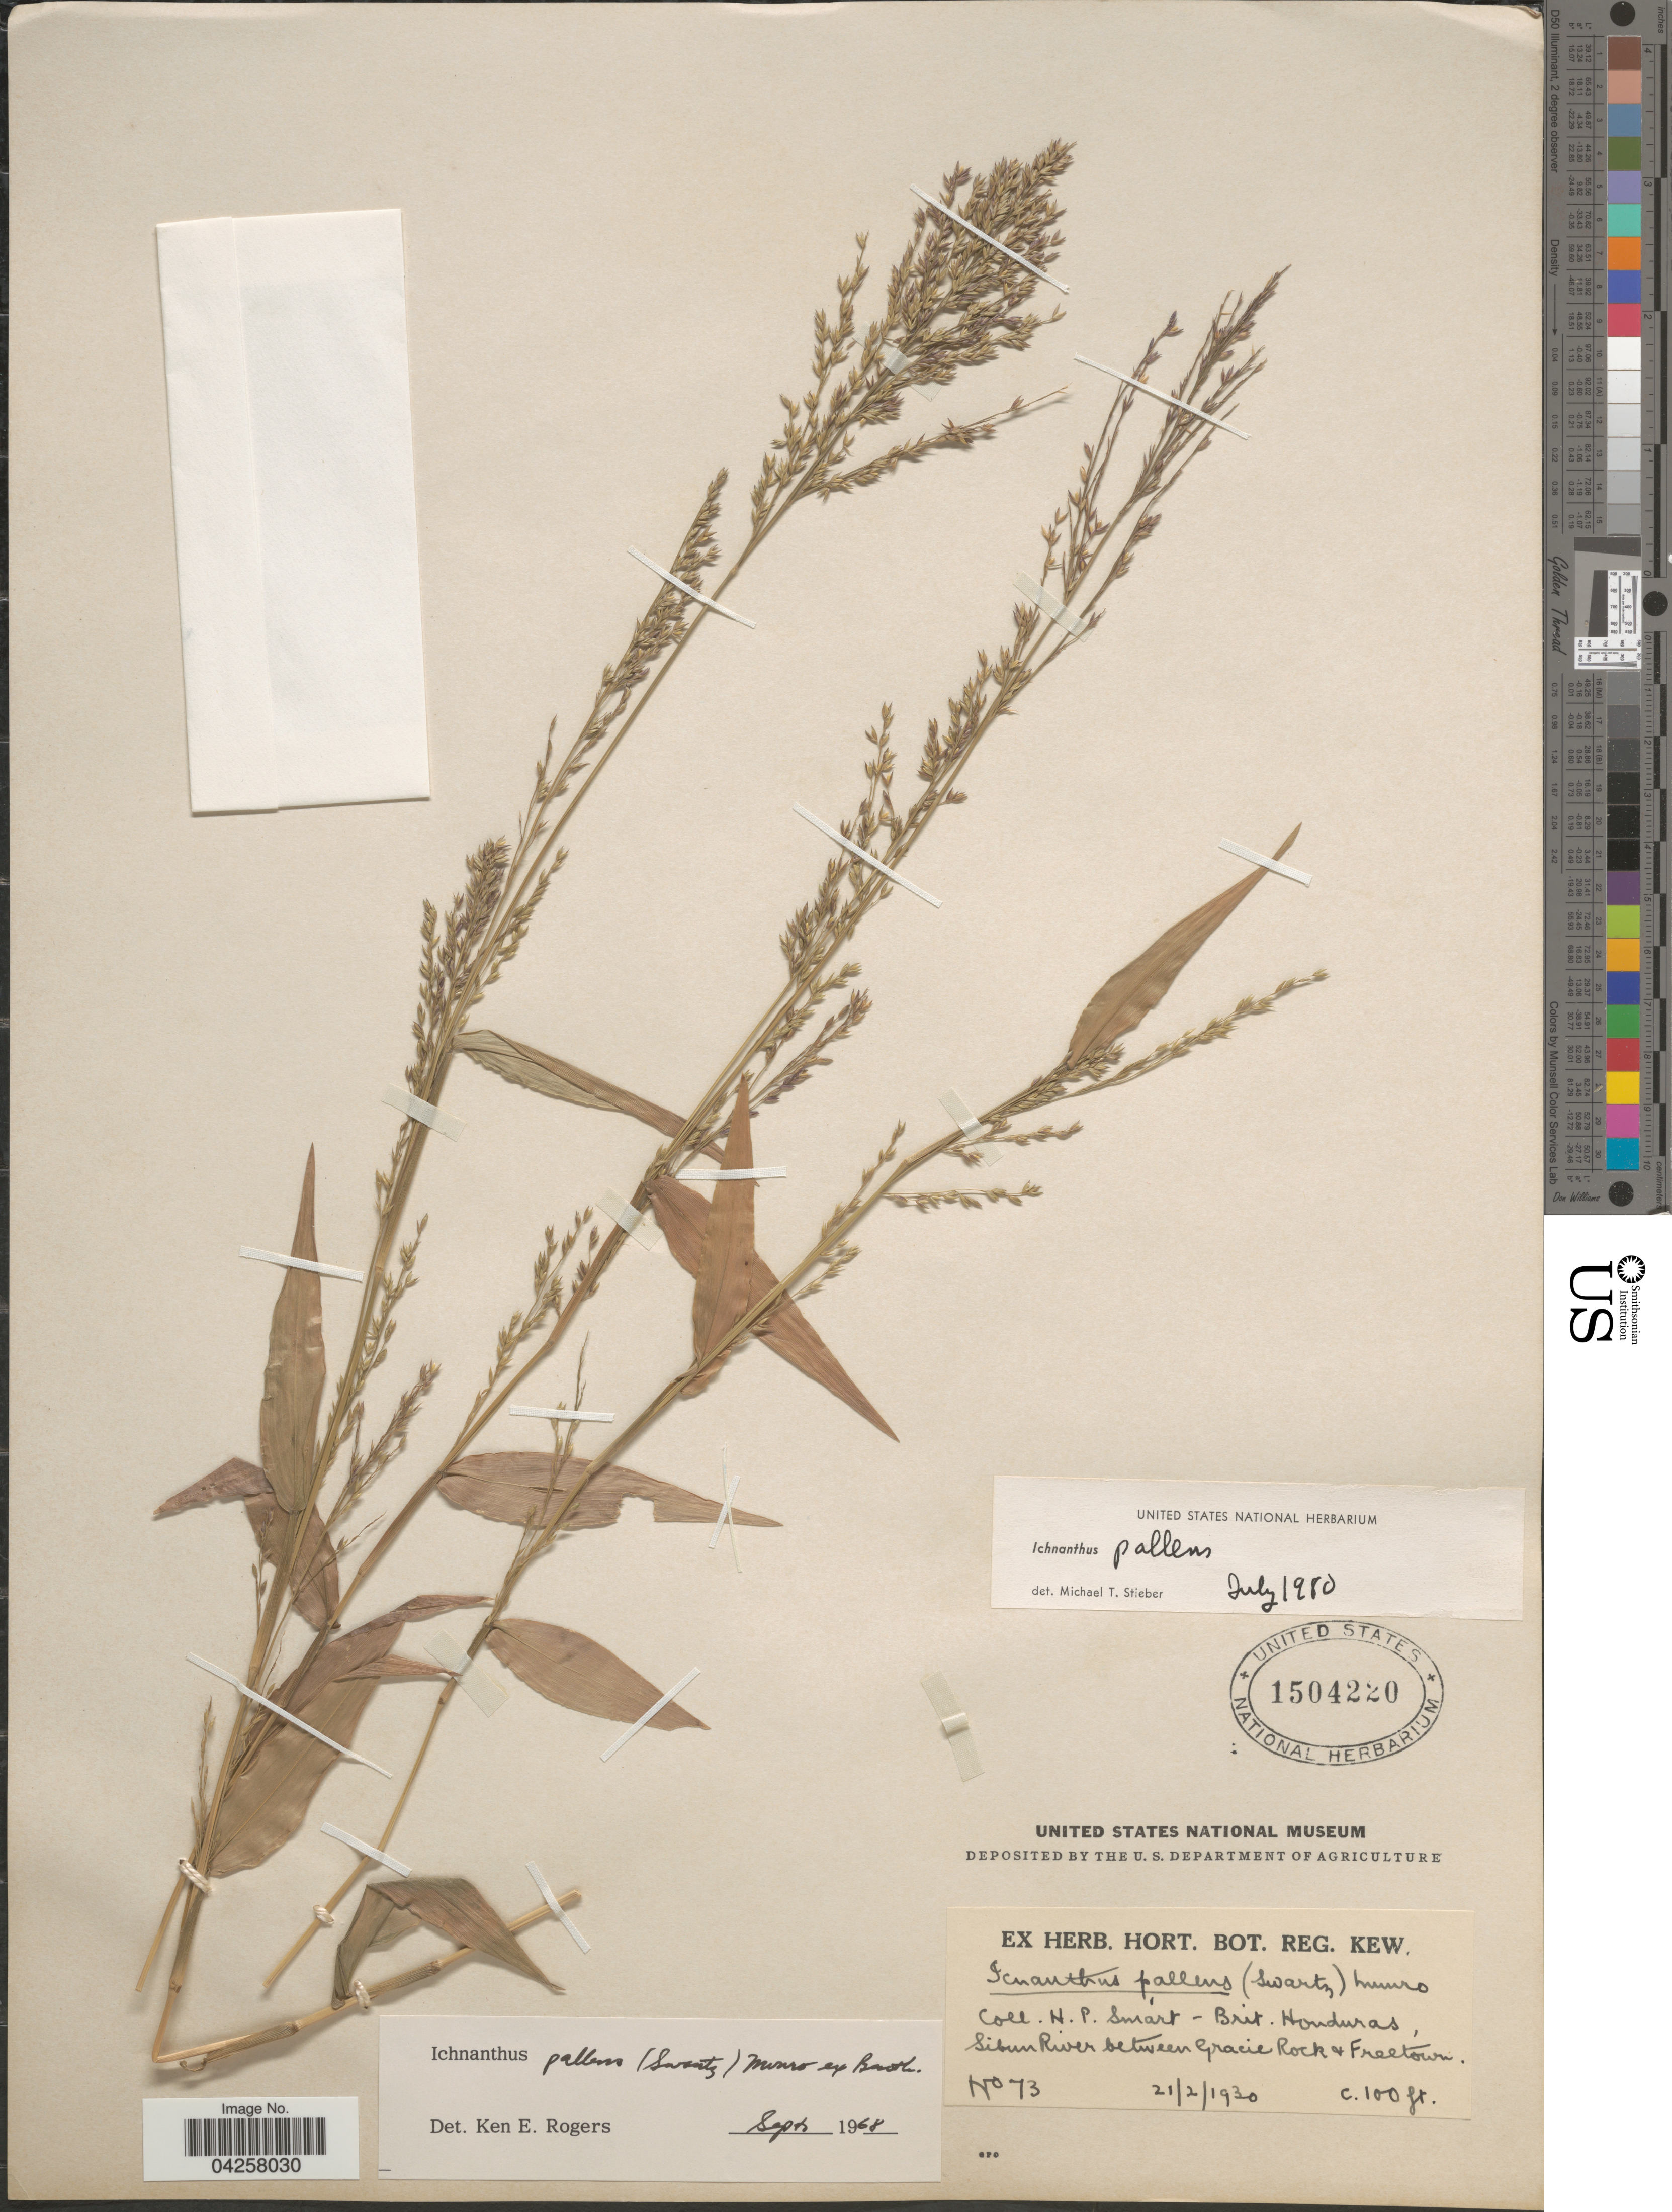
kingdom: Plantae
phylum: Tracheophyta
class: Liliopsida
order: Poales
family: Poaceae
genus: Ichnanthus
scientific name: Ichnanthus pallens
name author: (Sw.) Munro ex Benth.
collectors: H. Smart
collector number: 73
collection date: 1930-02-21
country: Belize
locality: Brit. Honduras. Sibun River between Gracie Rock & Freetown.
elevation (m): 30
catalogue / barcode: US 1504220